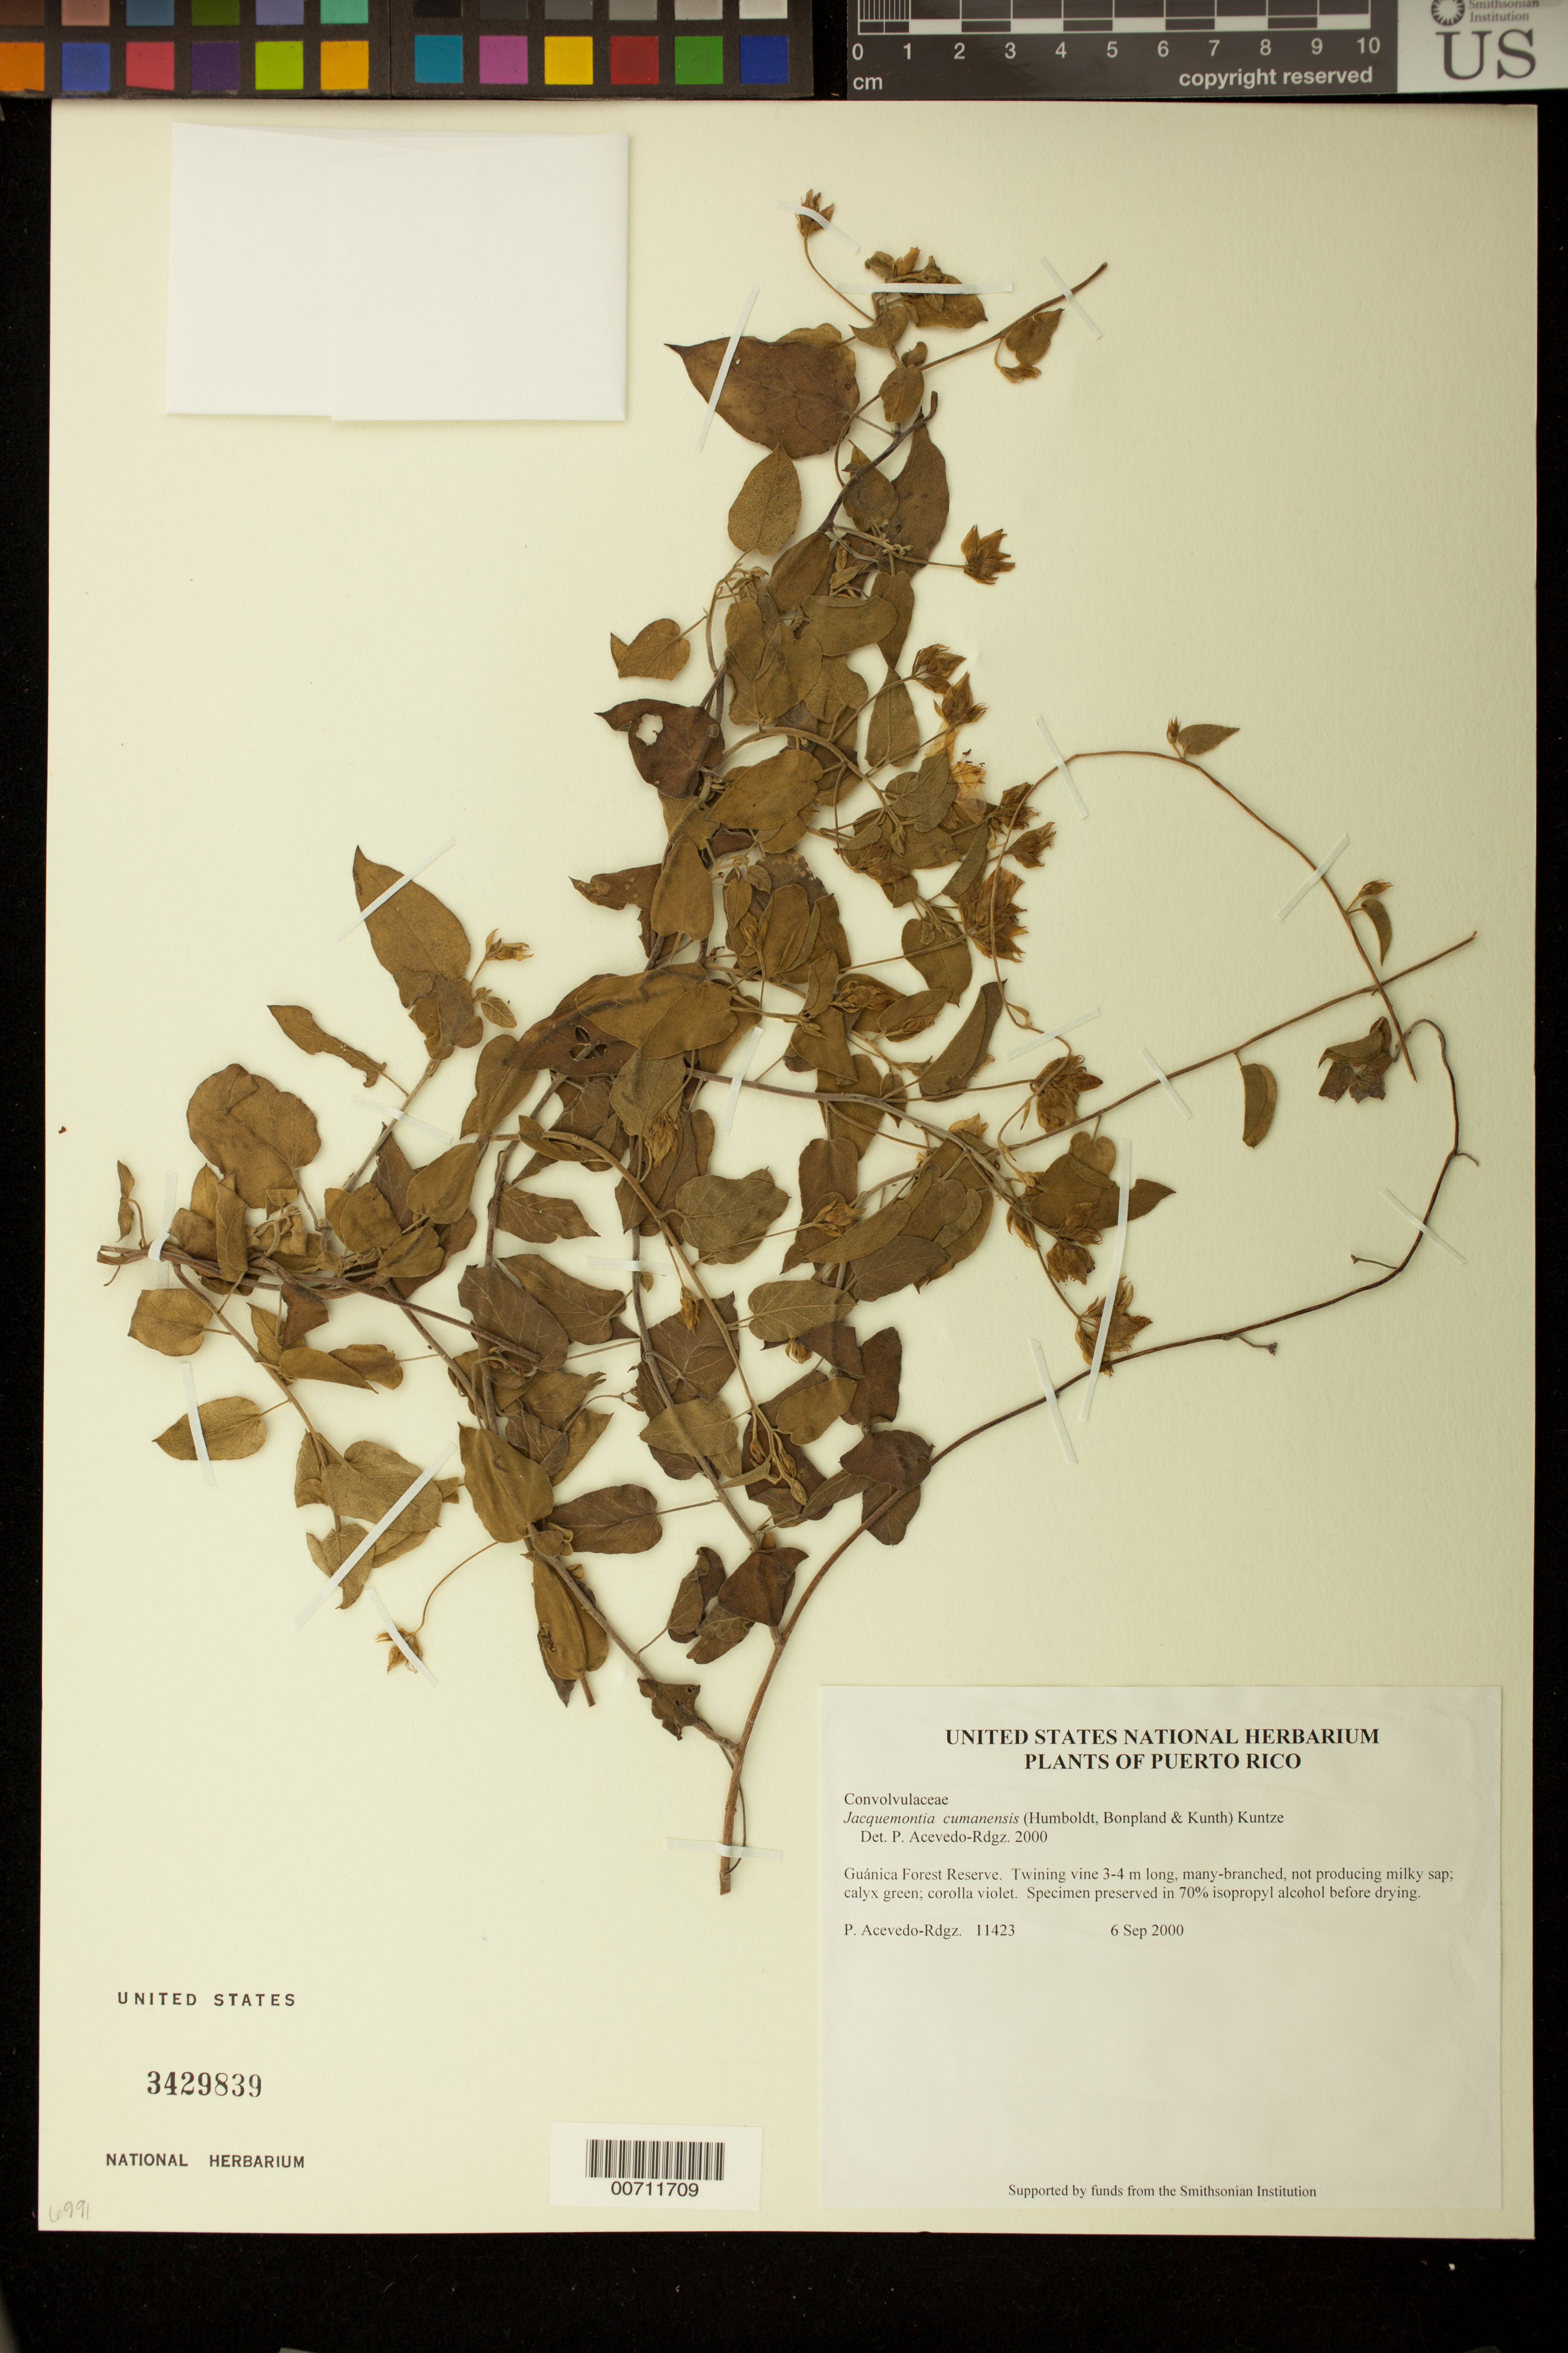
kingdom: Plantae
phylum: Tracheophyta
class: Magnoliopsida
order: Solanales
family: Convolvulaceae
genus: Jacquemontia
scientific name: Jacquemontia cumanensis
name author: (Kuntze) Kuntze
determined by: Acevedo-Rodríguez, P., (BOT), Smithsonian Institution - National Museum of Natural History (UNITED STATES)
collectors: P. Acevedo-Rodr.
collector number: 11423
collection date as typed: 06 Sep 2000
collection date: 2000-09-06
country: Puerto Rico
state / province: Guánica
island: Puerto Rico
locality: Guánica Forest Reserve.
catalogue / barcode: US 3429839